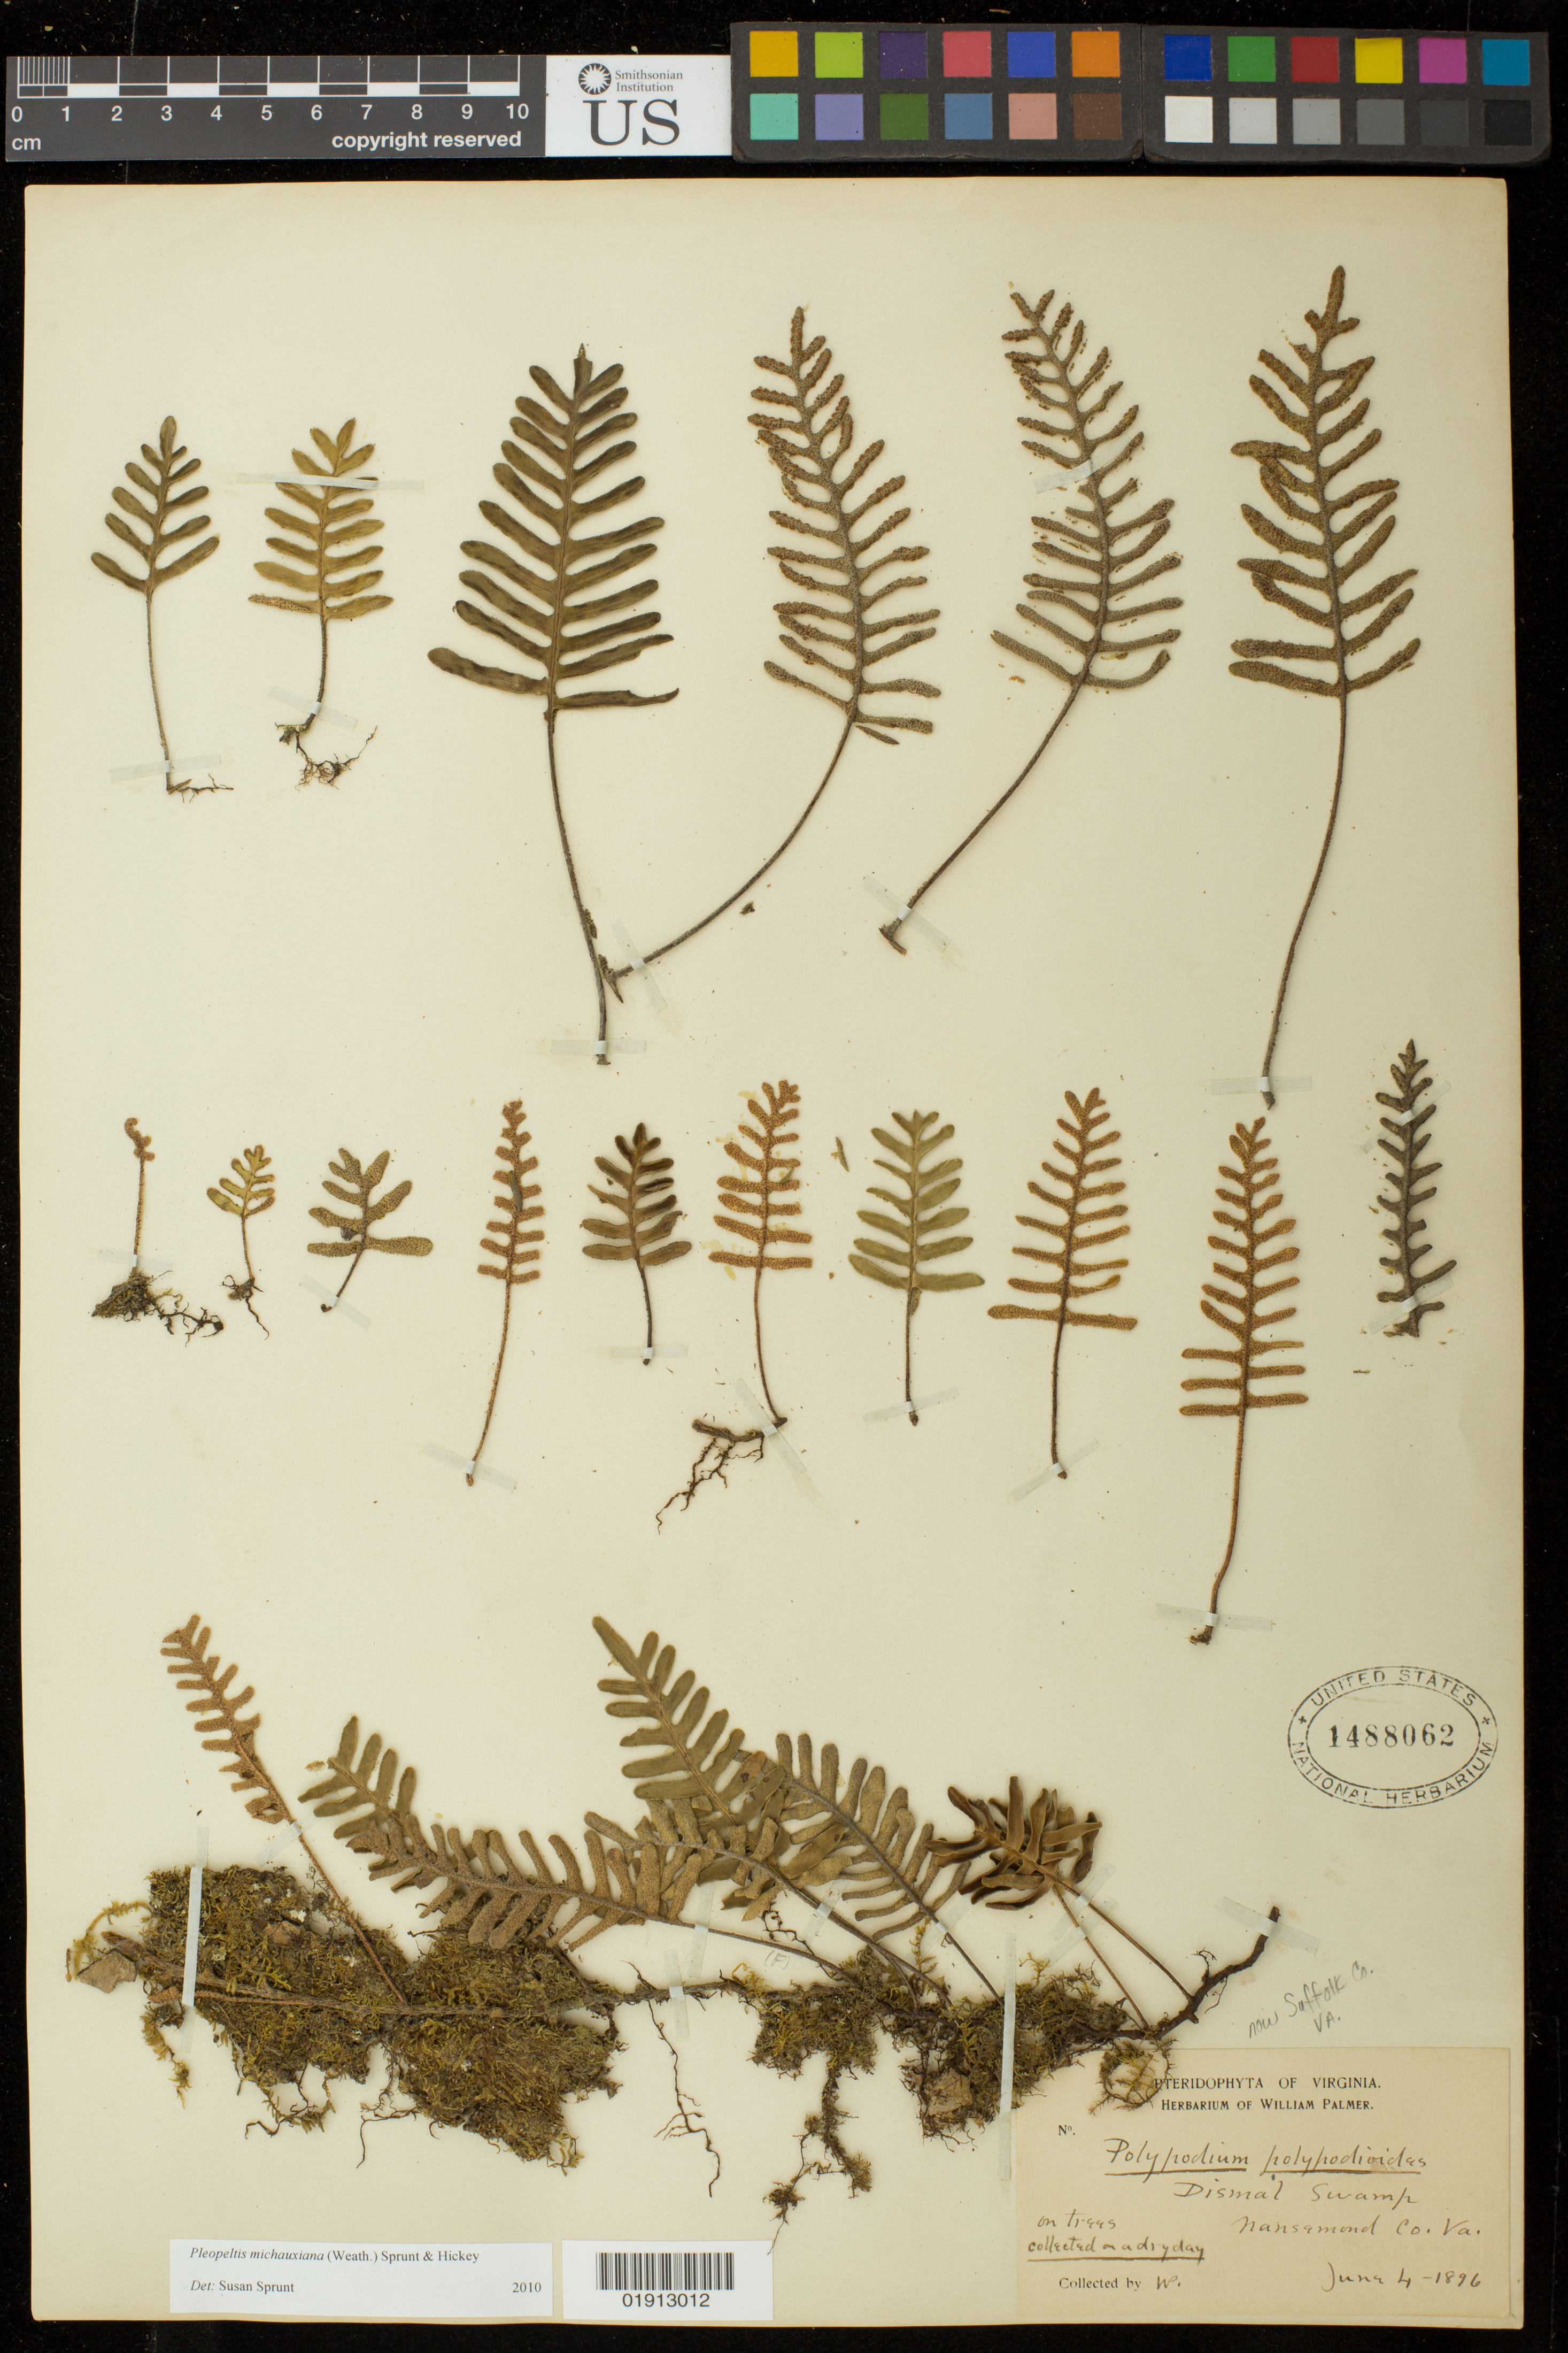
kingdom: Plantae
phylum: Tracheophyta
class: Polypodiopsida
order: Polypodiales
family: Polypodiaceae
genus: Pleopeltis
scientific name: Pleopeltis michauxiana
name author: (Weath.) Hickey & Sprunt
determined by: Sprunt, S. V.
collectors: W. Palmer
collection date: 1896-06-04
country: United States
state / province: Virginia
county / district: City of Suffolk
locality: Dismal Swamp, Nansemond Co. (merged into City of Suffolk 1950's-70's) Va.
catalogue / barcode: US 1488062